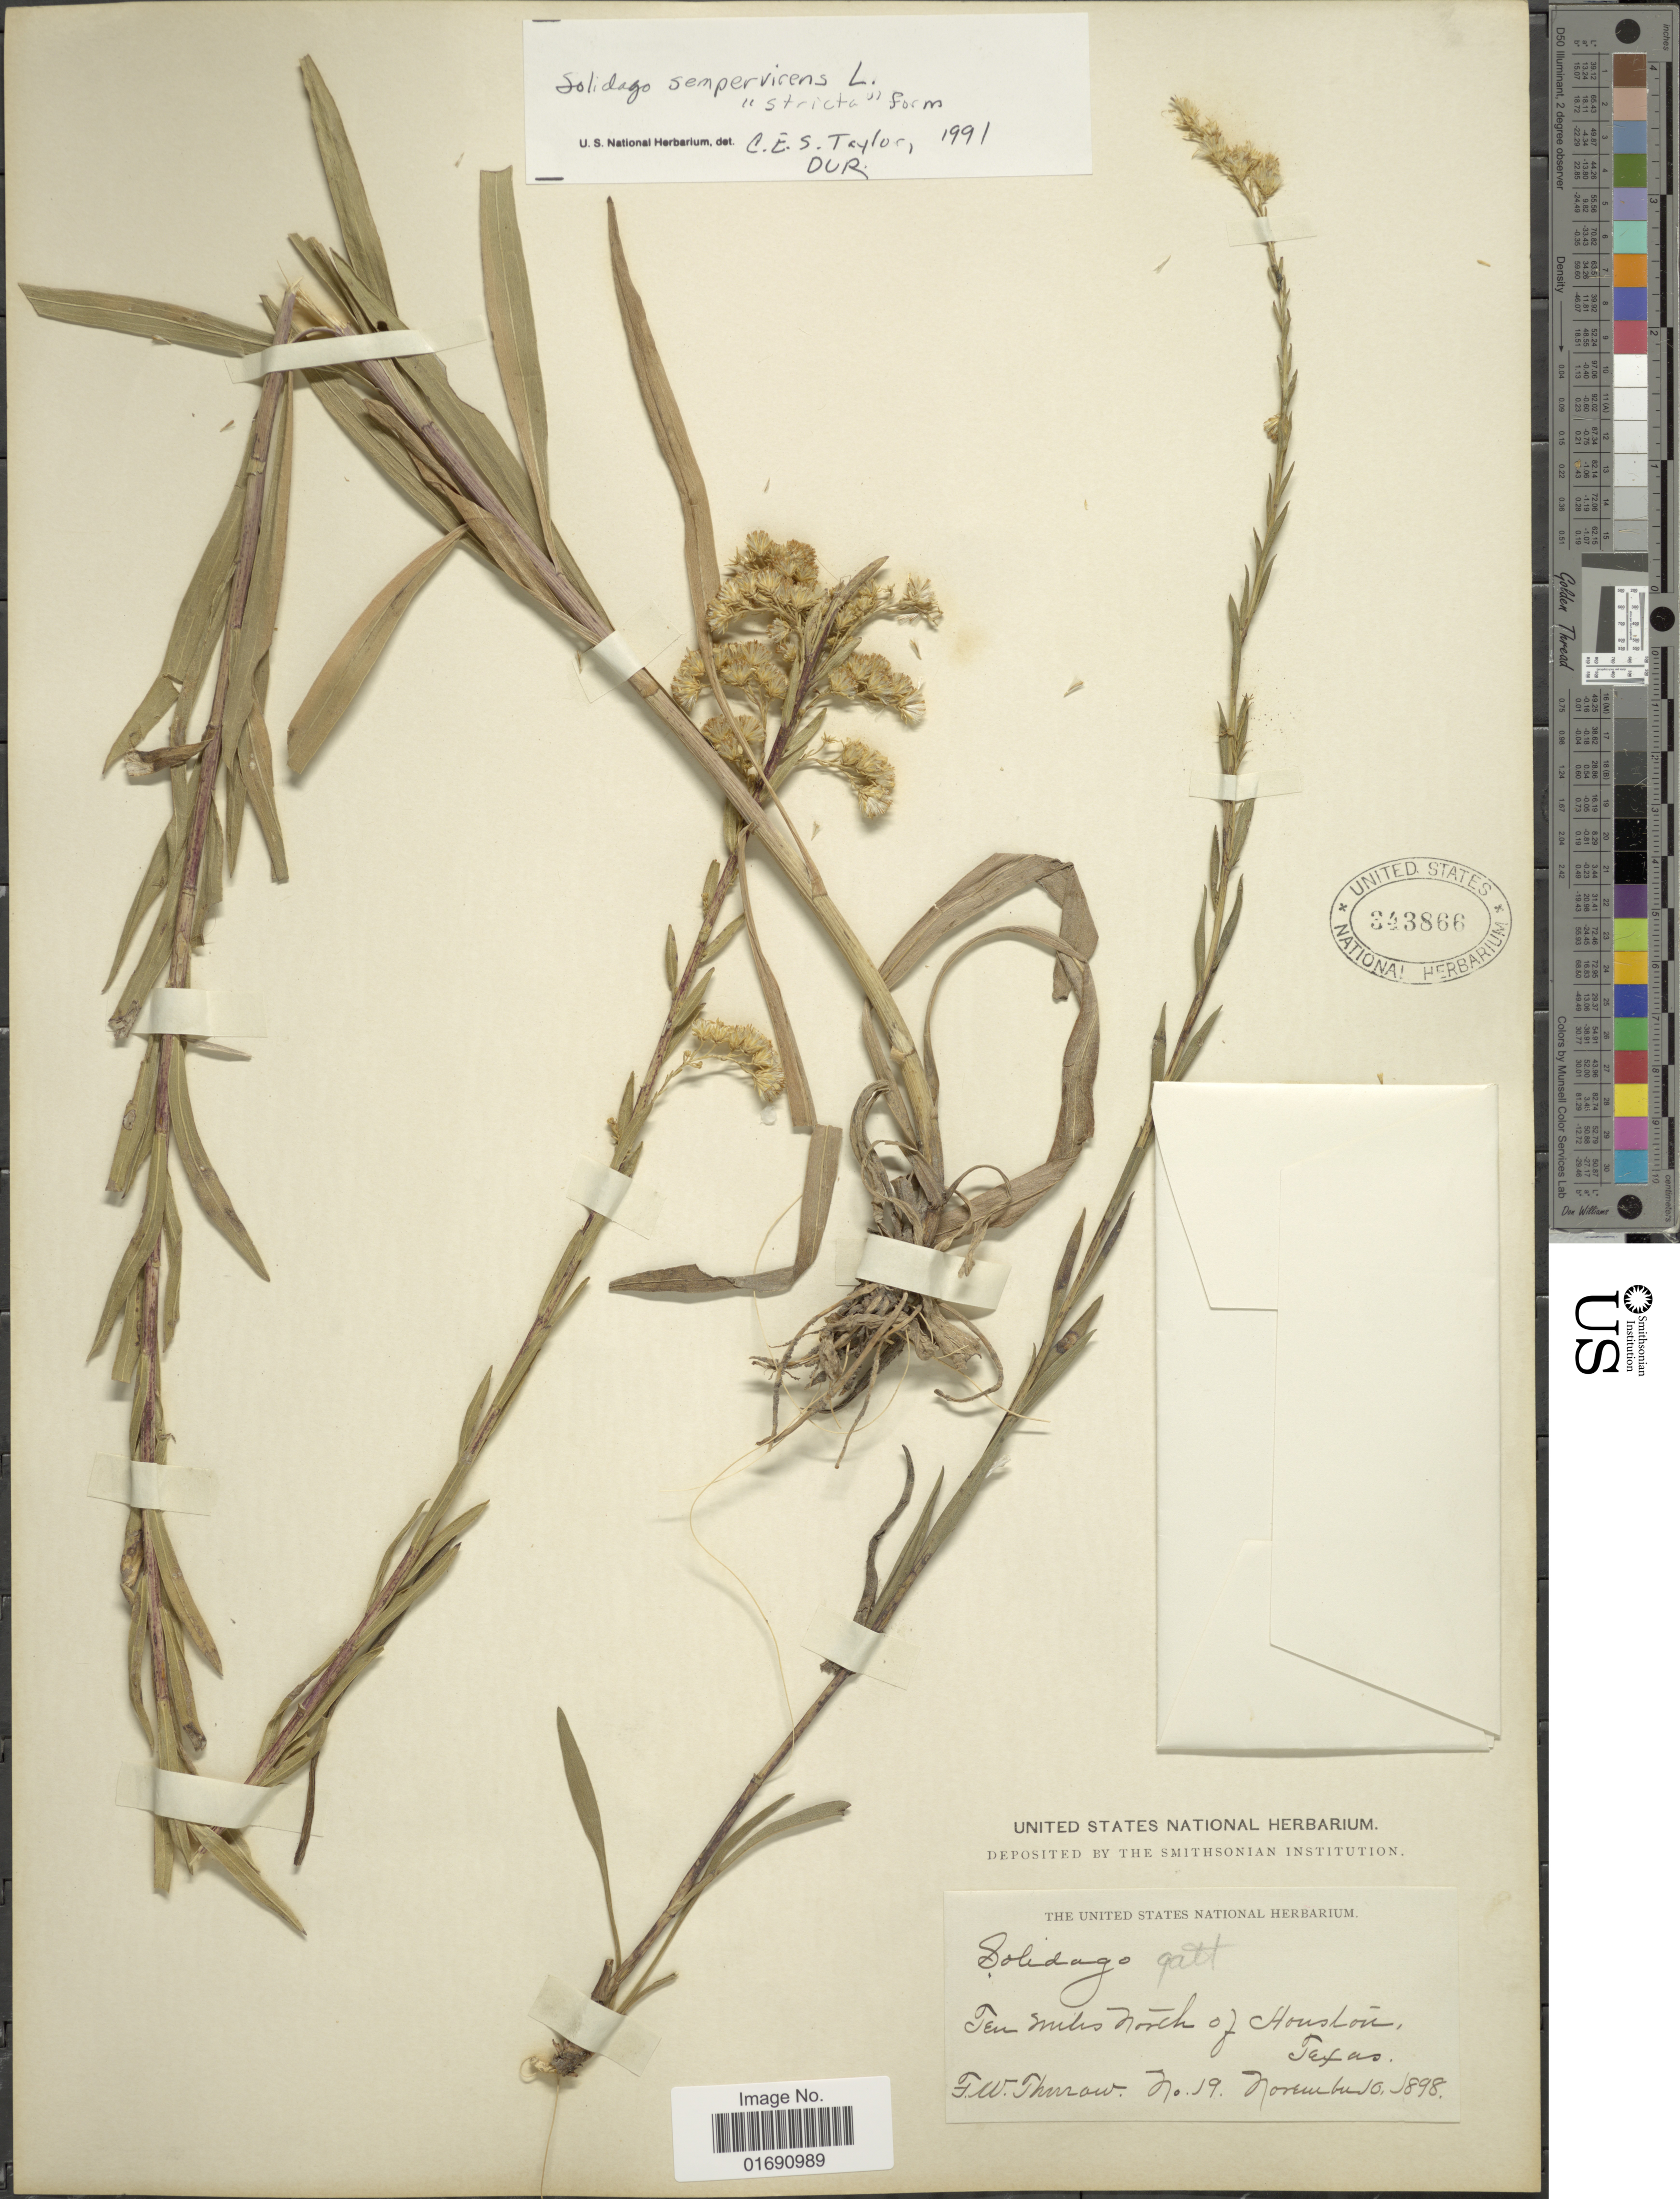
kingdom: Plantae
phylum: Tracheophyta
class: Magnoliopsida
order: Asterales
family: Asteraceae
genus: Solidago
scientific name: Solidago stricta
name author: Aiton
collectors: F. W. Thurow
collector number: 19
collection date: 1898-11-10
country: United States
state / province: Texas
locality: Ten miles North of Houston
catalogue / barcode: US 343866